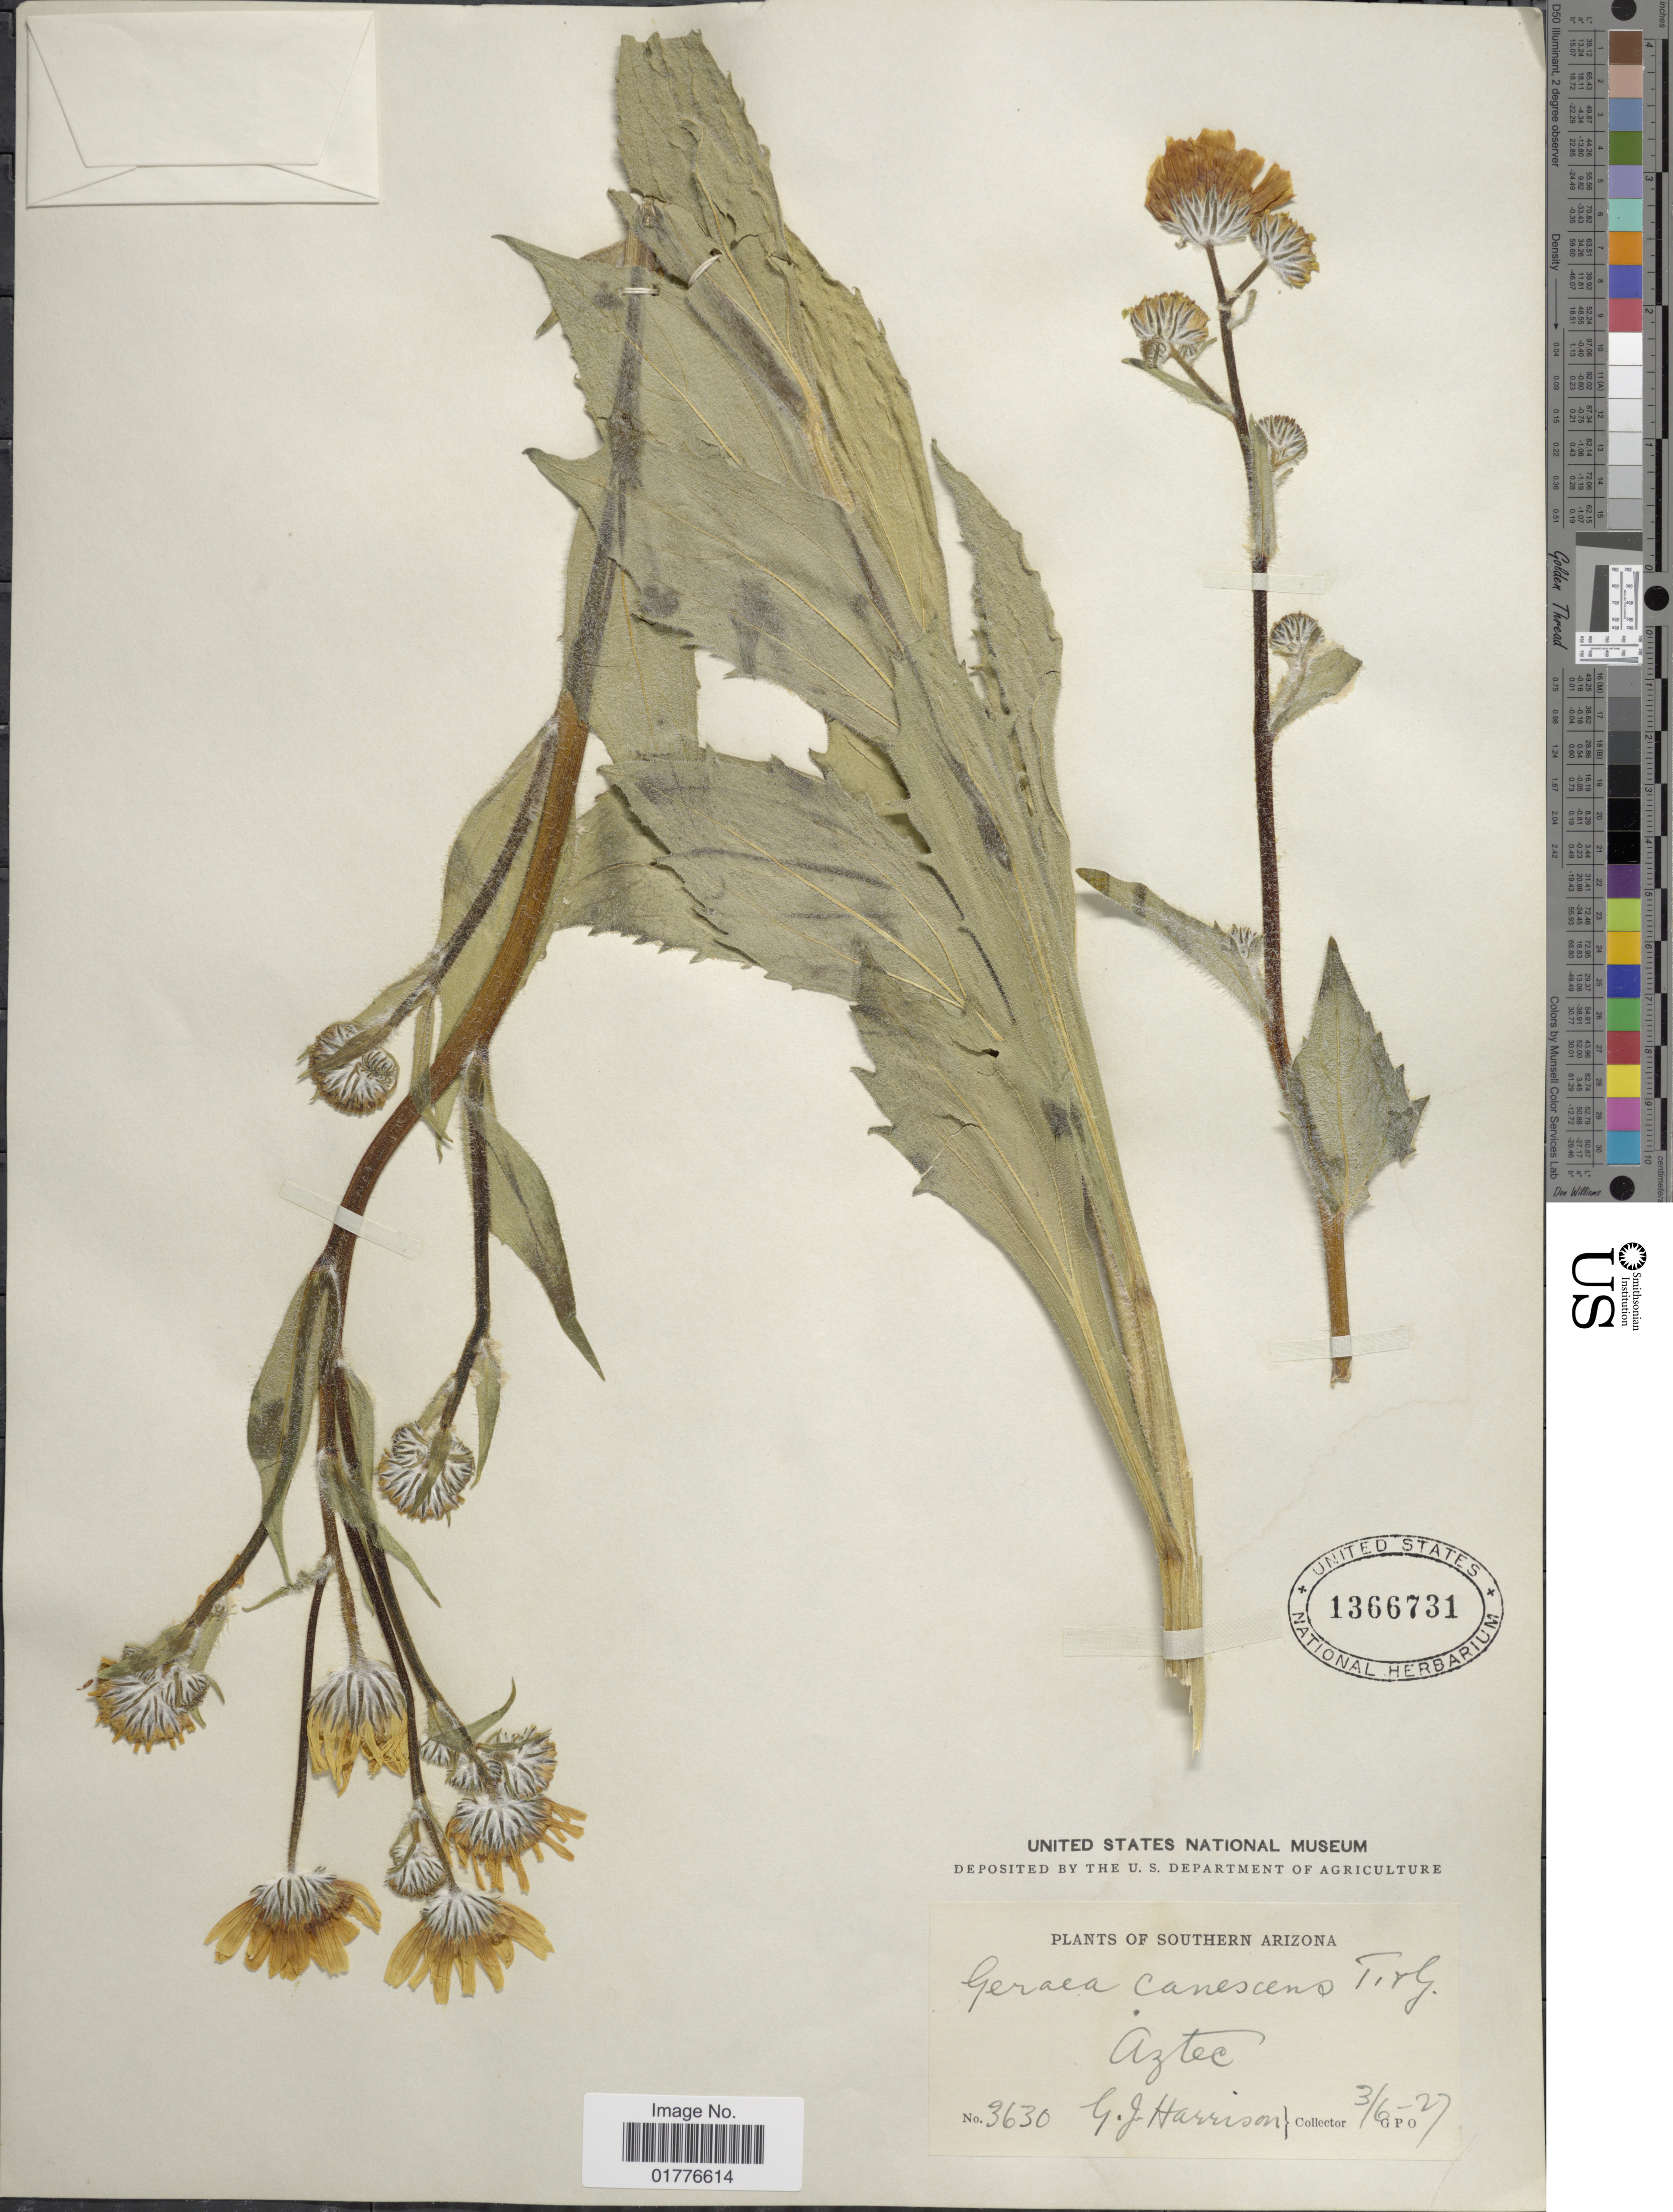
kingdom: Plantae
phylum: Tracheophyta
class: Magnoliopsida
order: Asterales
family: Asteraceae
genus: Geraea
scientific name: Geraea canescens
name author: Torr. & A. Gray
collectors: G. J. Harrison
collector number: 3630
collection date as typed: Transcribed d/m/y: 6/3/27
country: United States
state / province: Arizona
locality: Southern Arizona. Aztec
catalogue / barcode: US 1366731